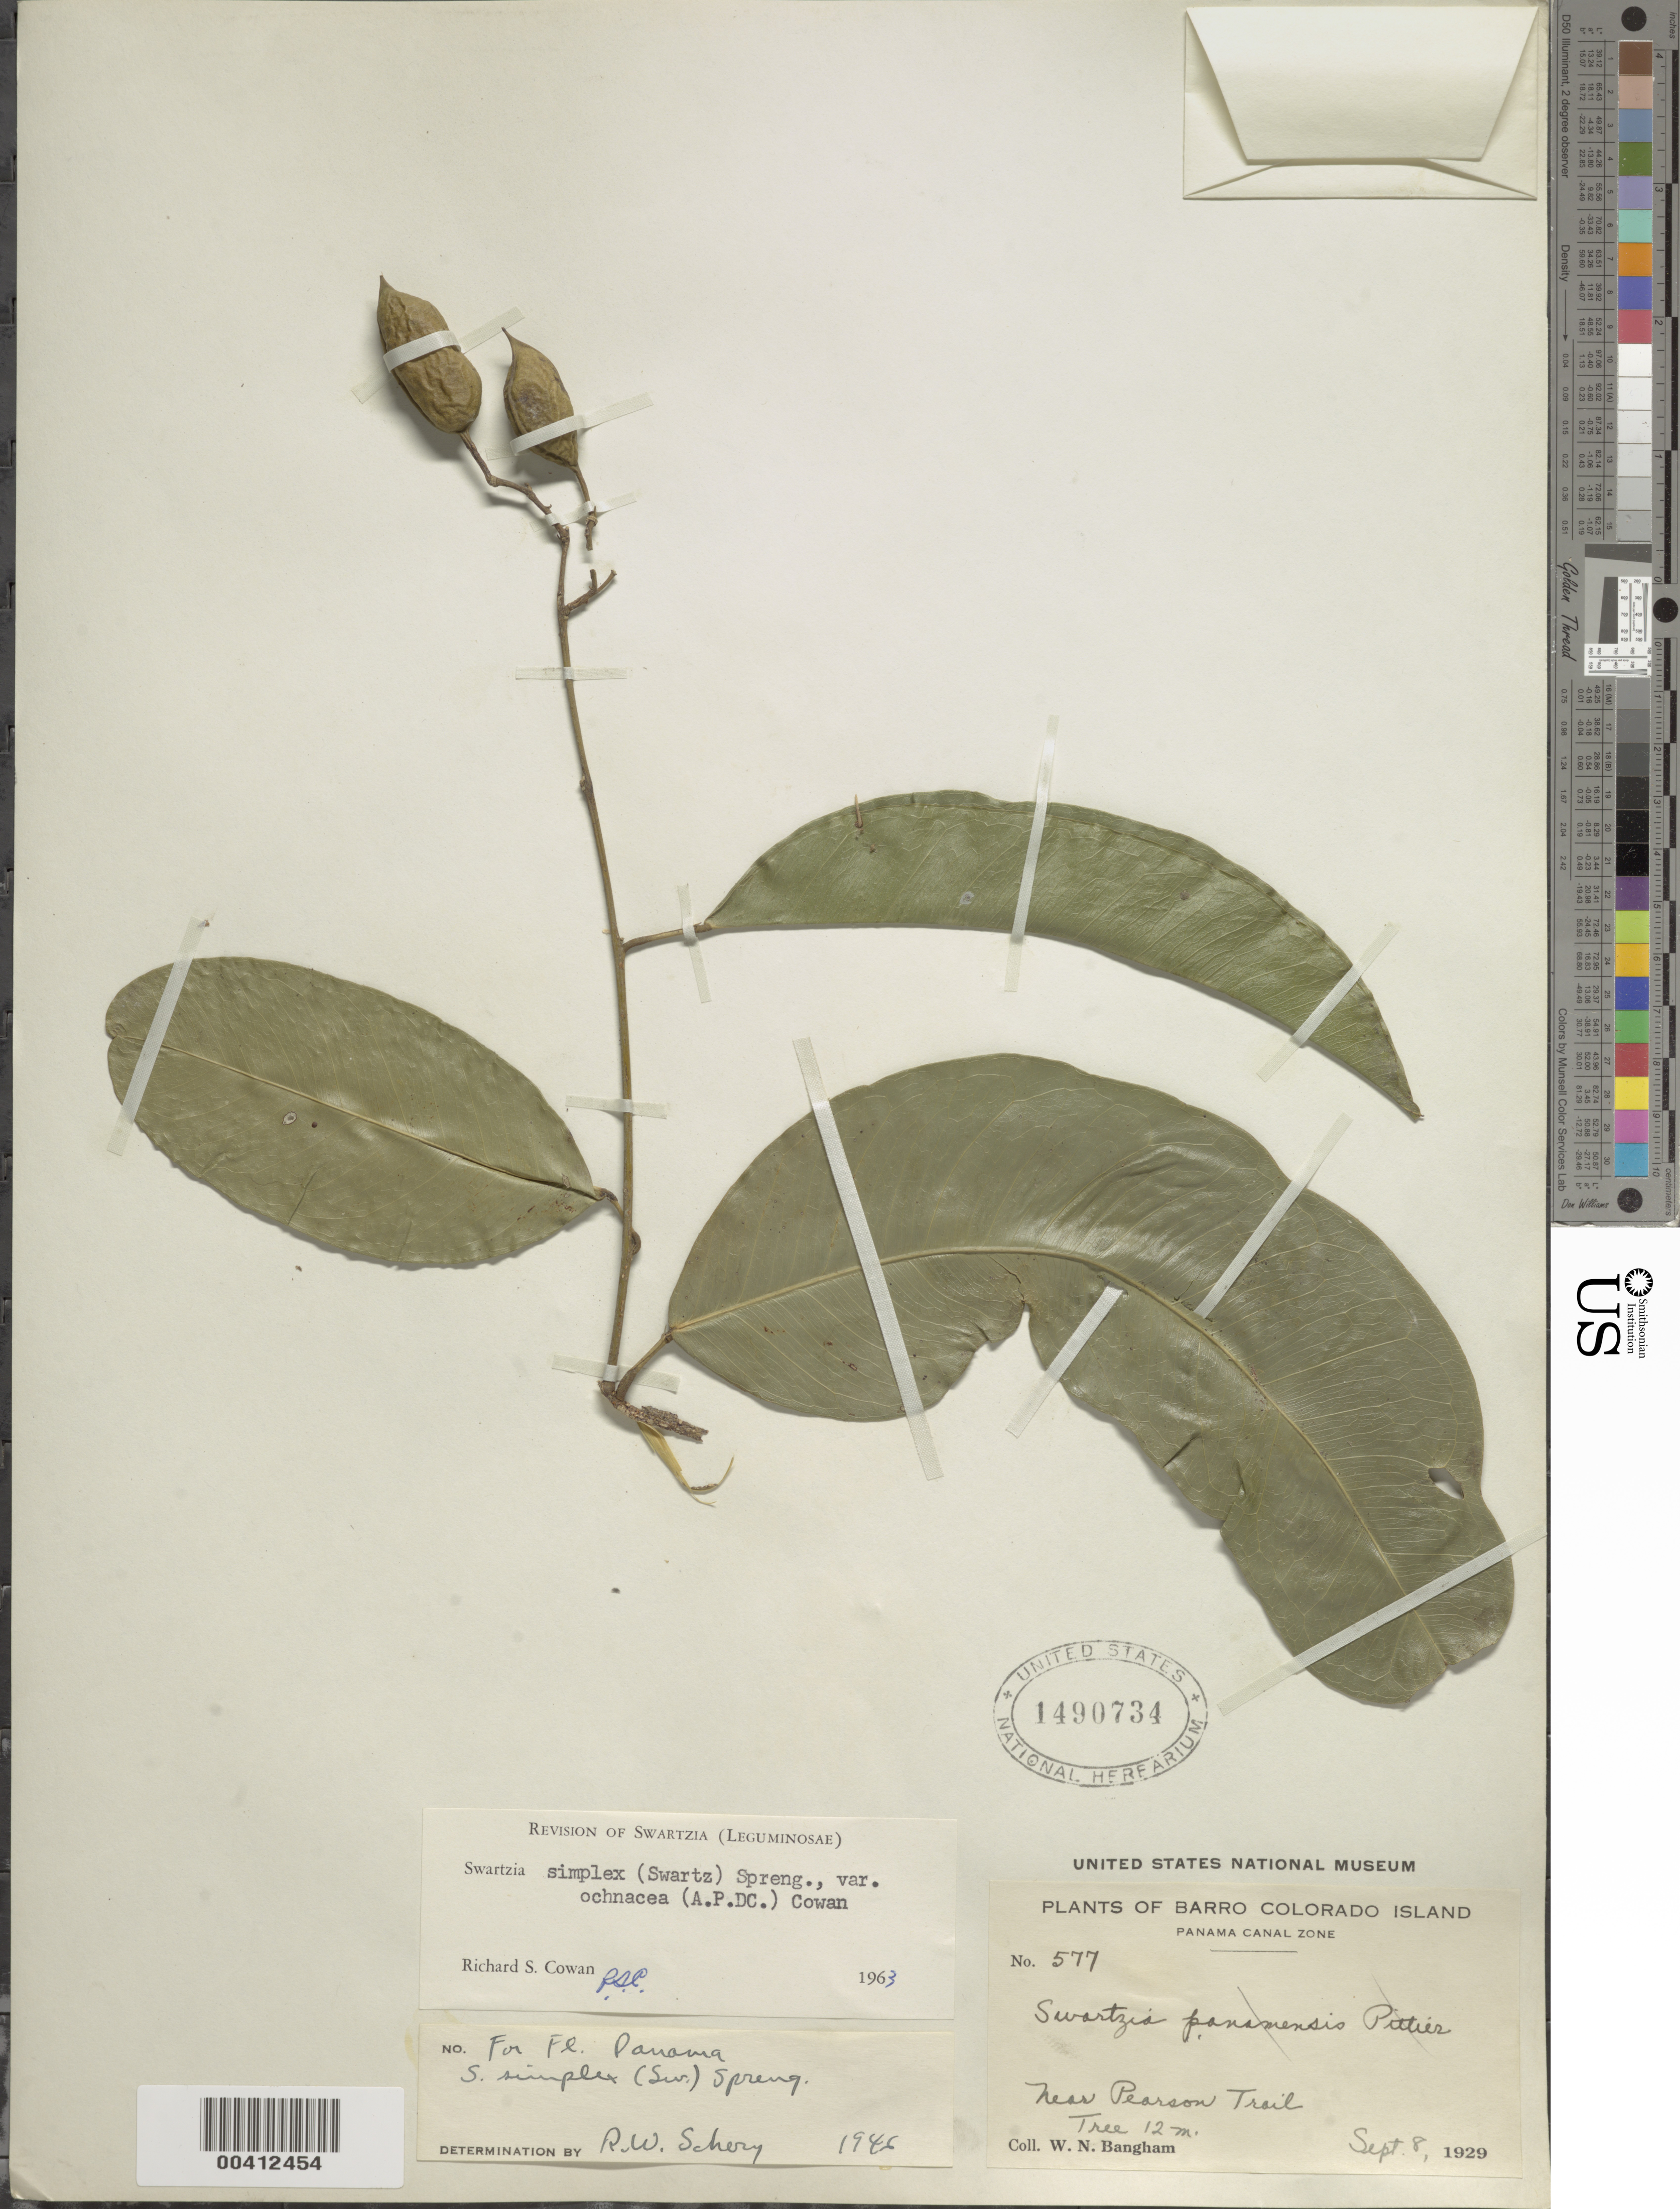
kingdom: Plantae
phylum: Tracheophyta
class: Magnoliopsida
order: Fabales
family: Fabaceae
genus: Swartzia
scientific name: Swartzia simplex var. ochnacea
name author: (DC.) R.S. Cowan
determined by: Cowan, R. S.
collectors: W. Bangham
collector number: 577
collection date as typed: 08 Sep 1929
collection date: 1929-09-08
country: Panama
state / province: Panamá Oeste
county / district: Canal Zone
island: Barro Colorado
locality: Near Pearson Trail.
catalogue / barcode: US 1490734